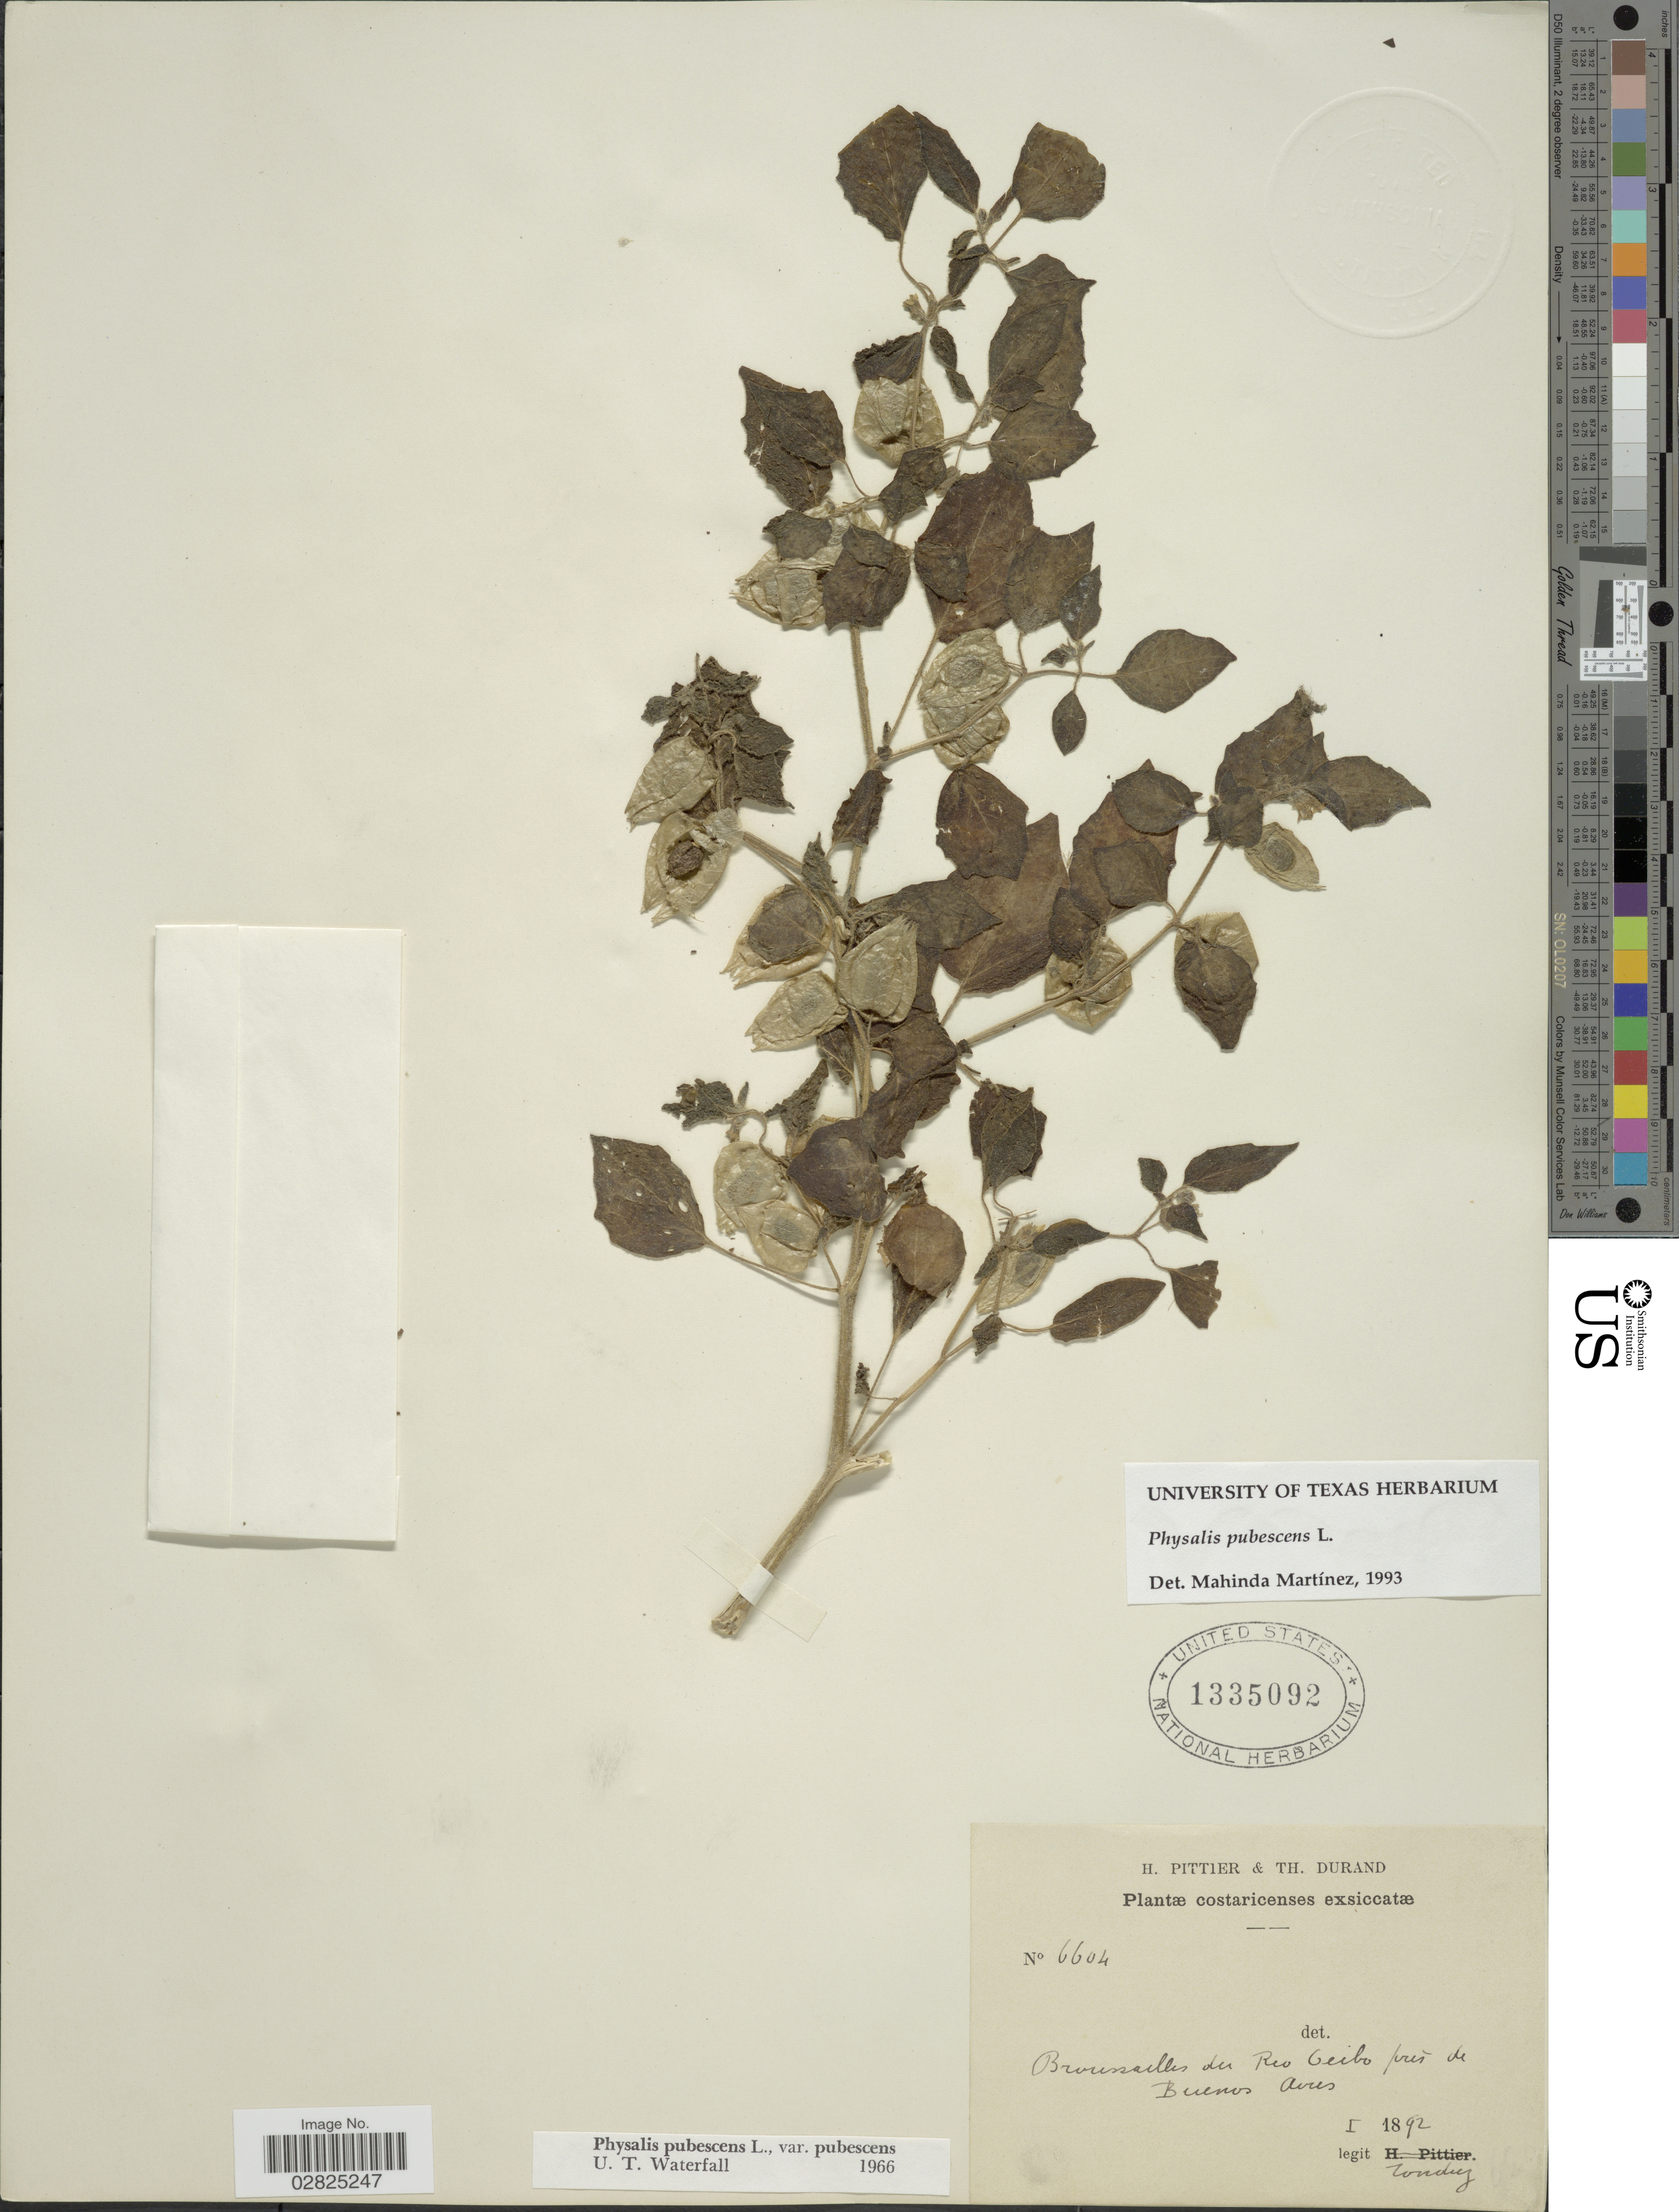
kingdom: Plantae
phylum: Tracheophyta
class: Magnoliopsida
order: Solanales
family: Solanaceae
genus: Physalis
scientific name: Physalis pubescens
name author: L.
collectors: Tonduz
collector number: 6604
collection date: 1892-01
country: Costa Rica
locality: Costaricenses, Broussailles du Rio Ceibo prés de Buenos Aires.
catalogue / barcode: US 1335092